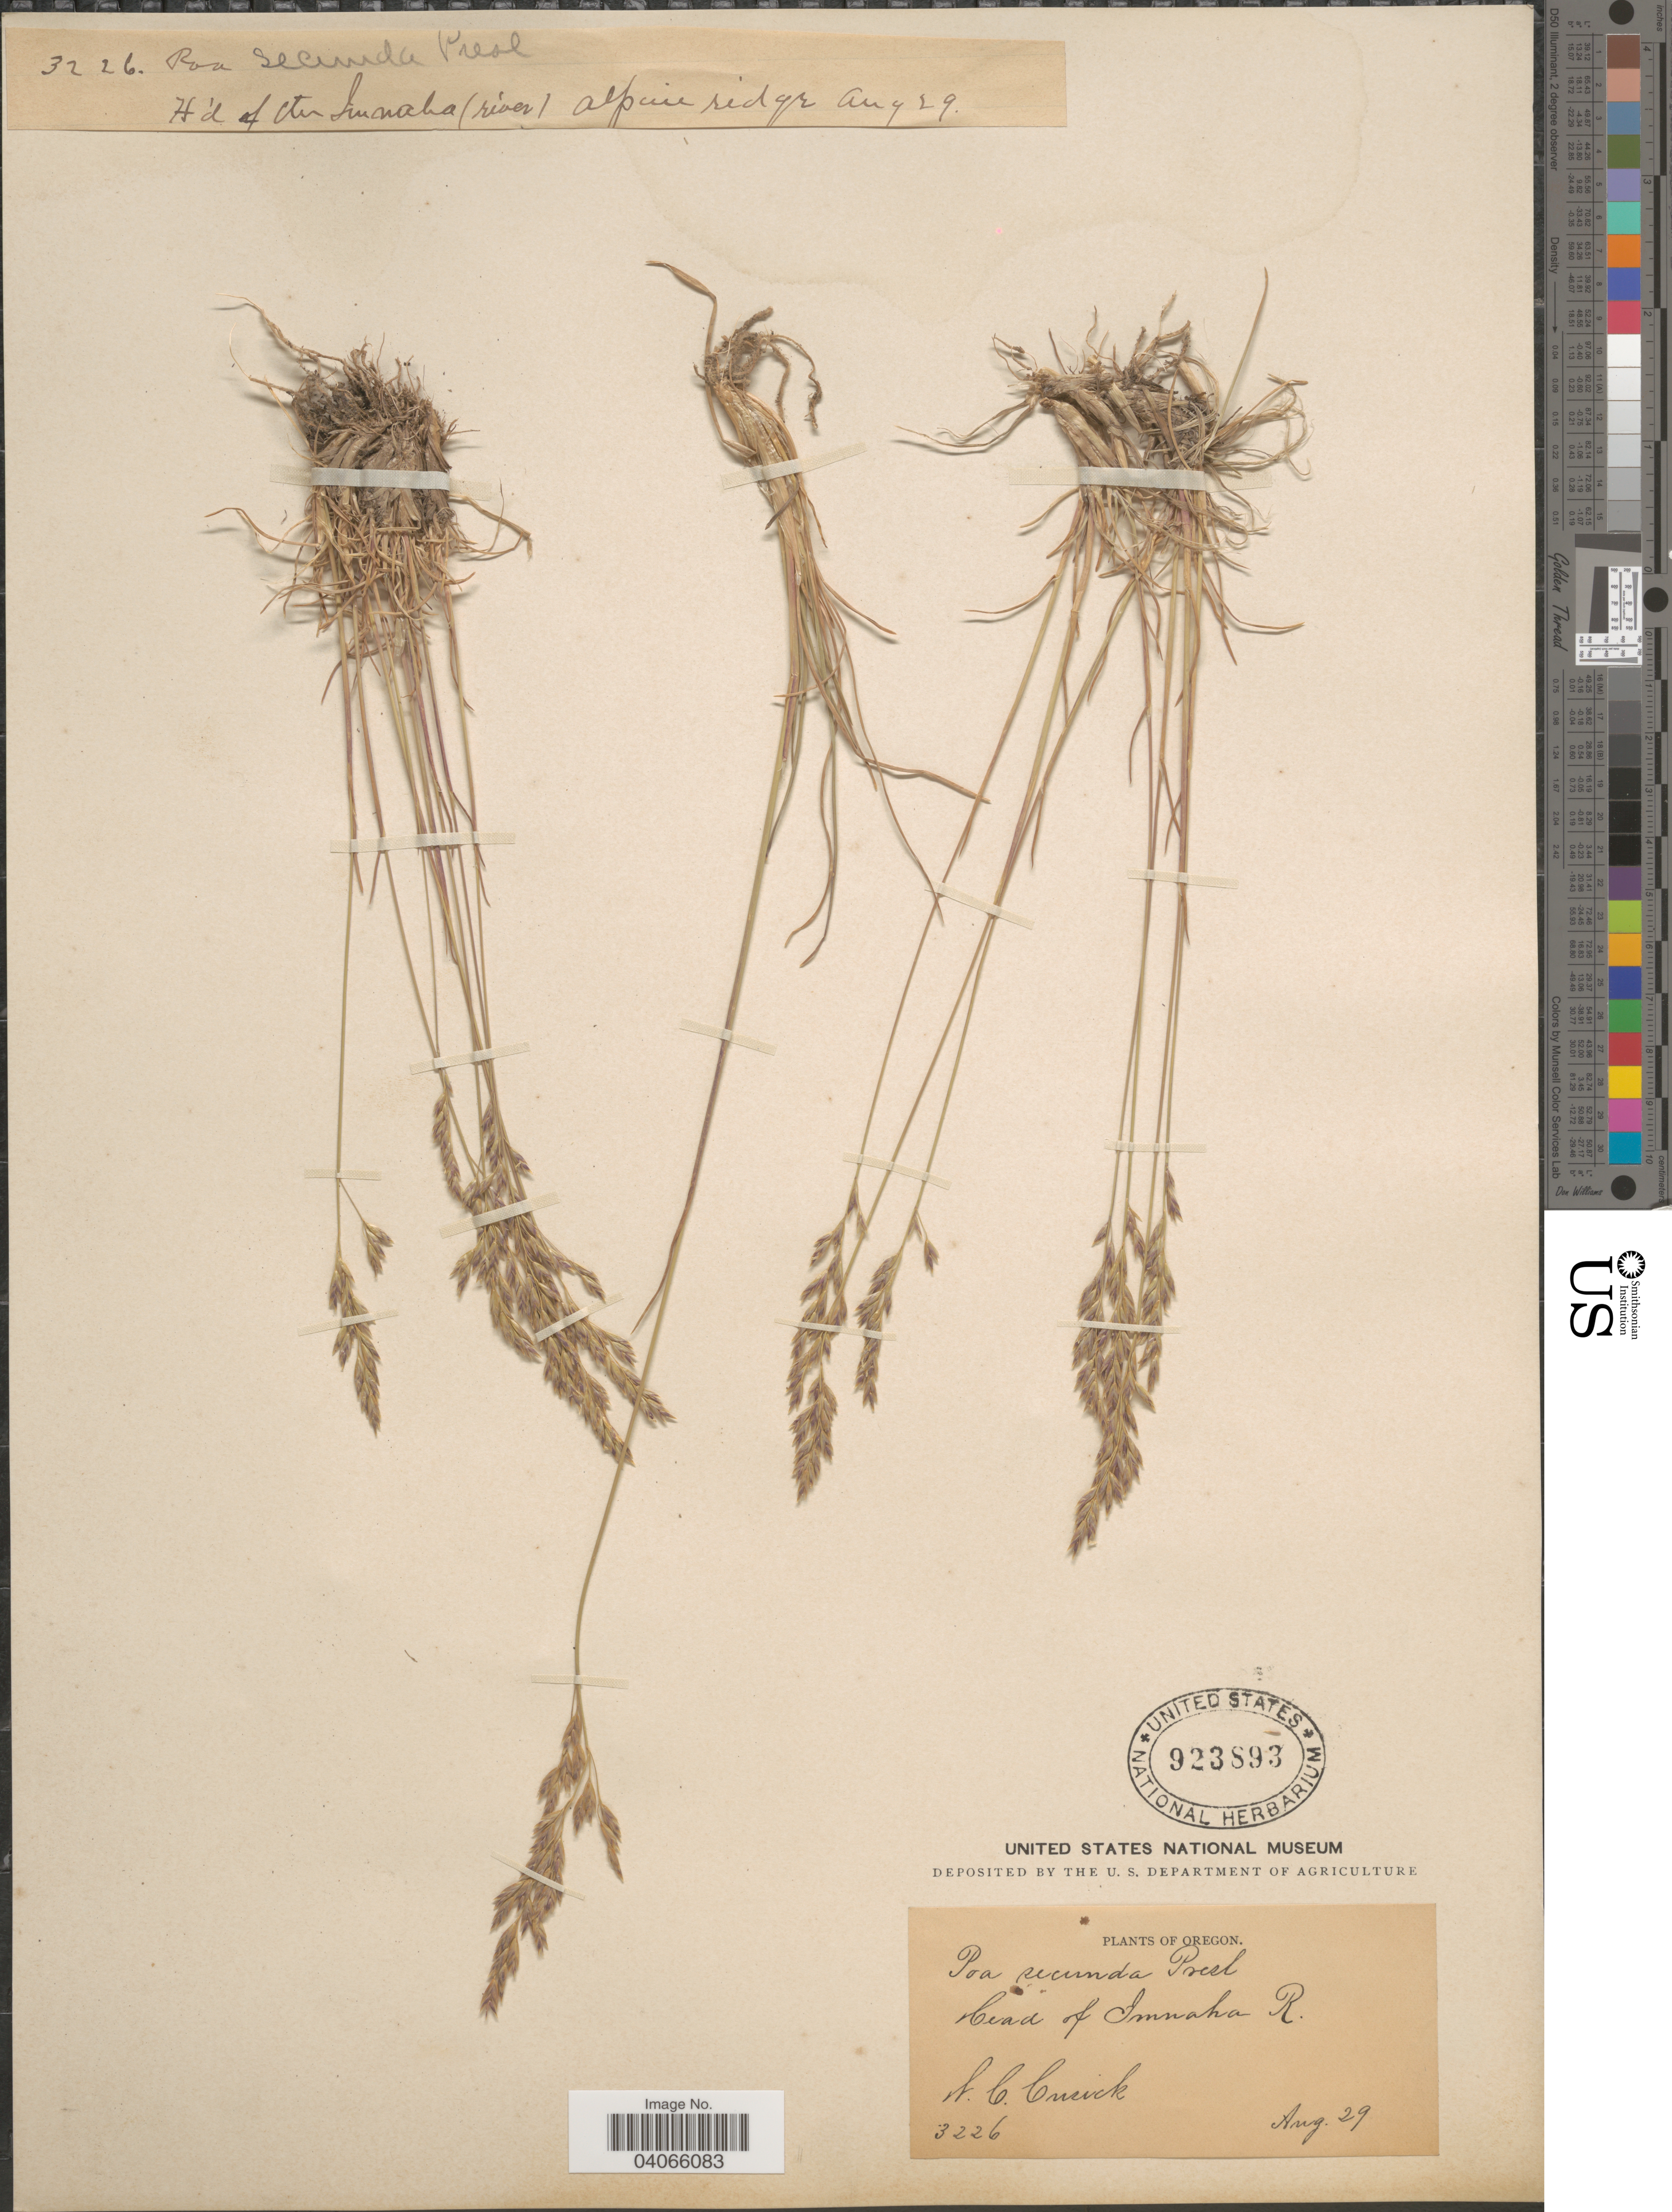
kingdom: Plantae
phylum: Tracheophyta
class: Liliopsida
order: Poales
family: Poaceae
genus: Poa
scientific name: Poa secunda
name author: J. Presl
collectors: W. C. Cusick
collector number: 3226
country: United States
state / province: Oregon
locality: Head of Imnaha R.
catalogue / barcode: US 923893